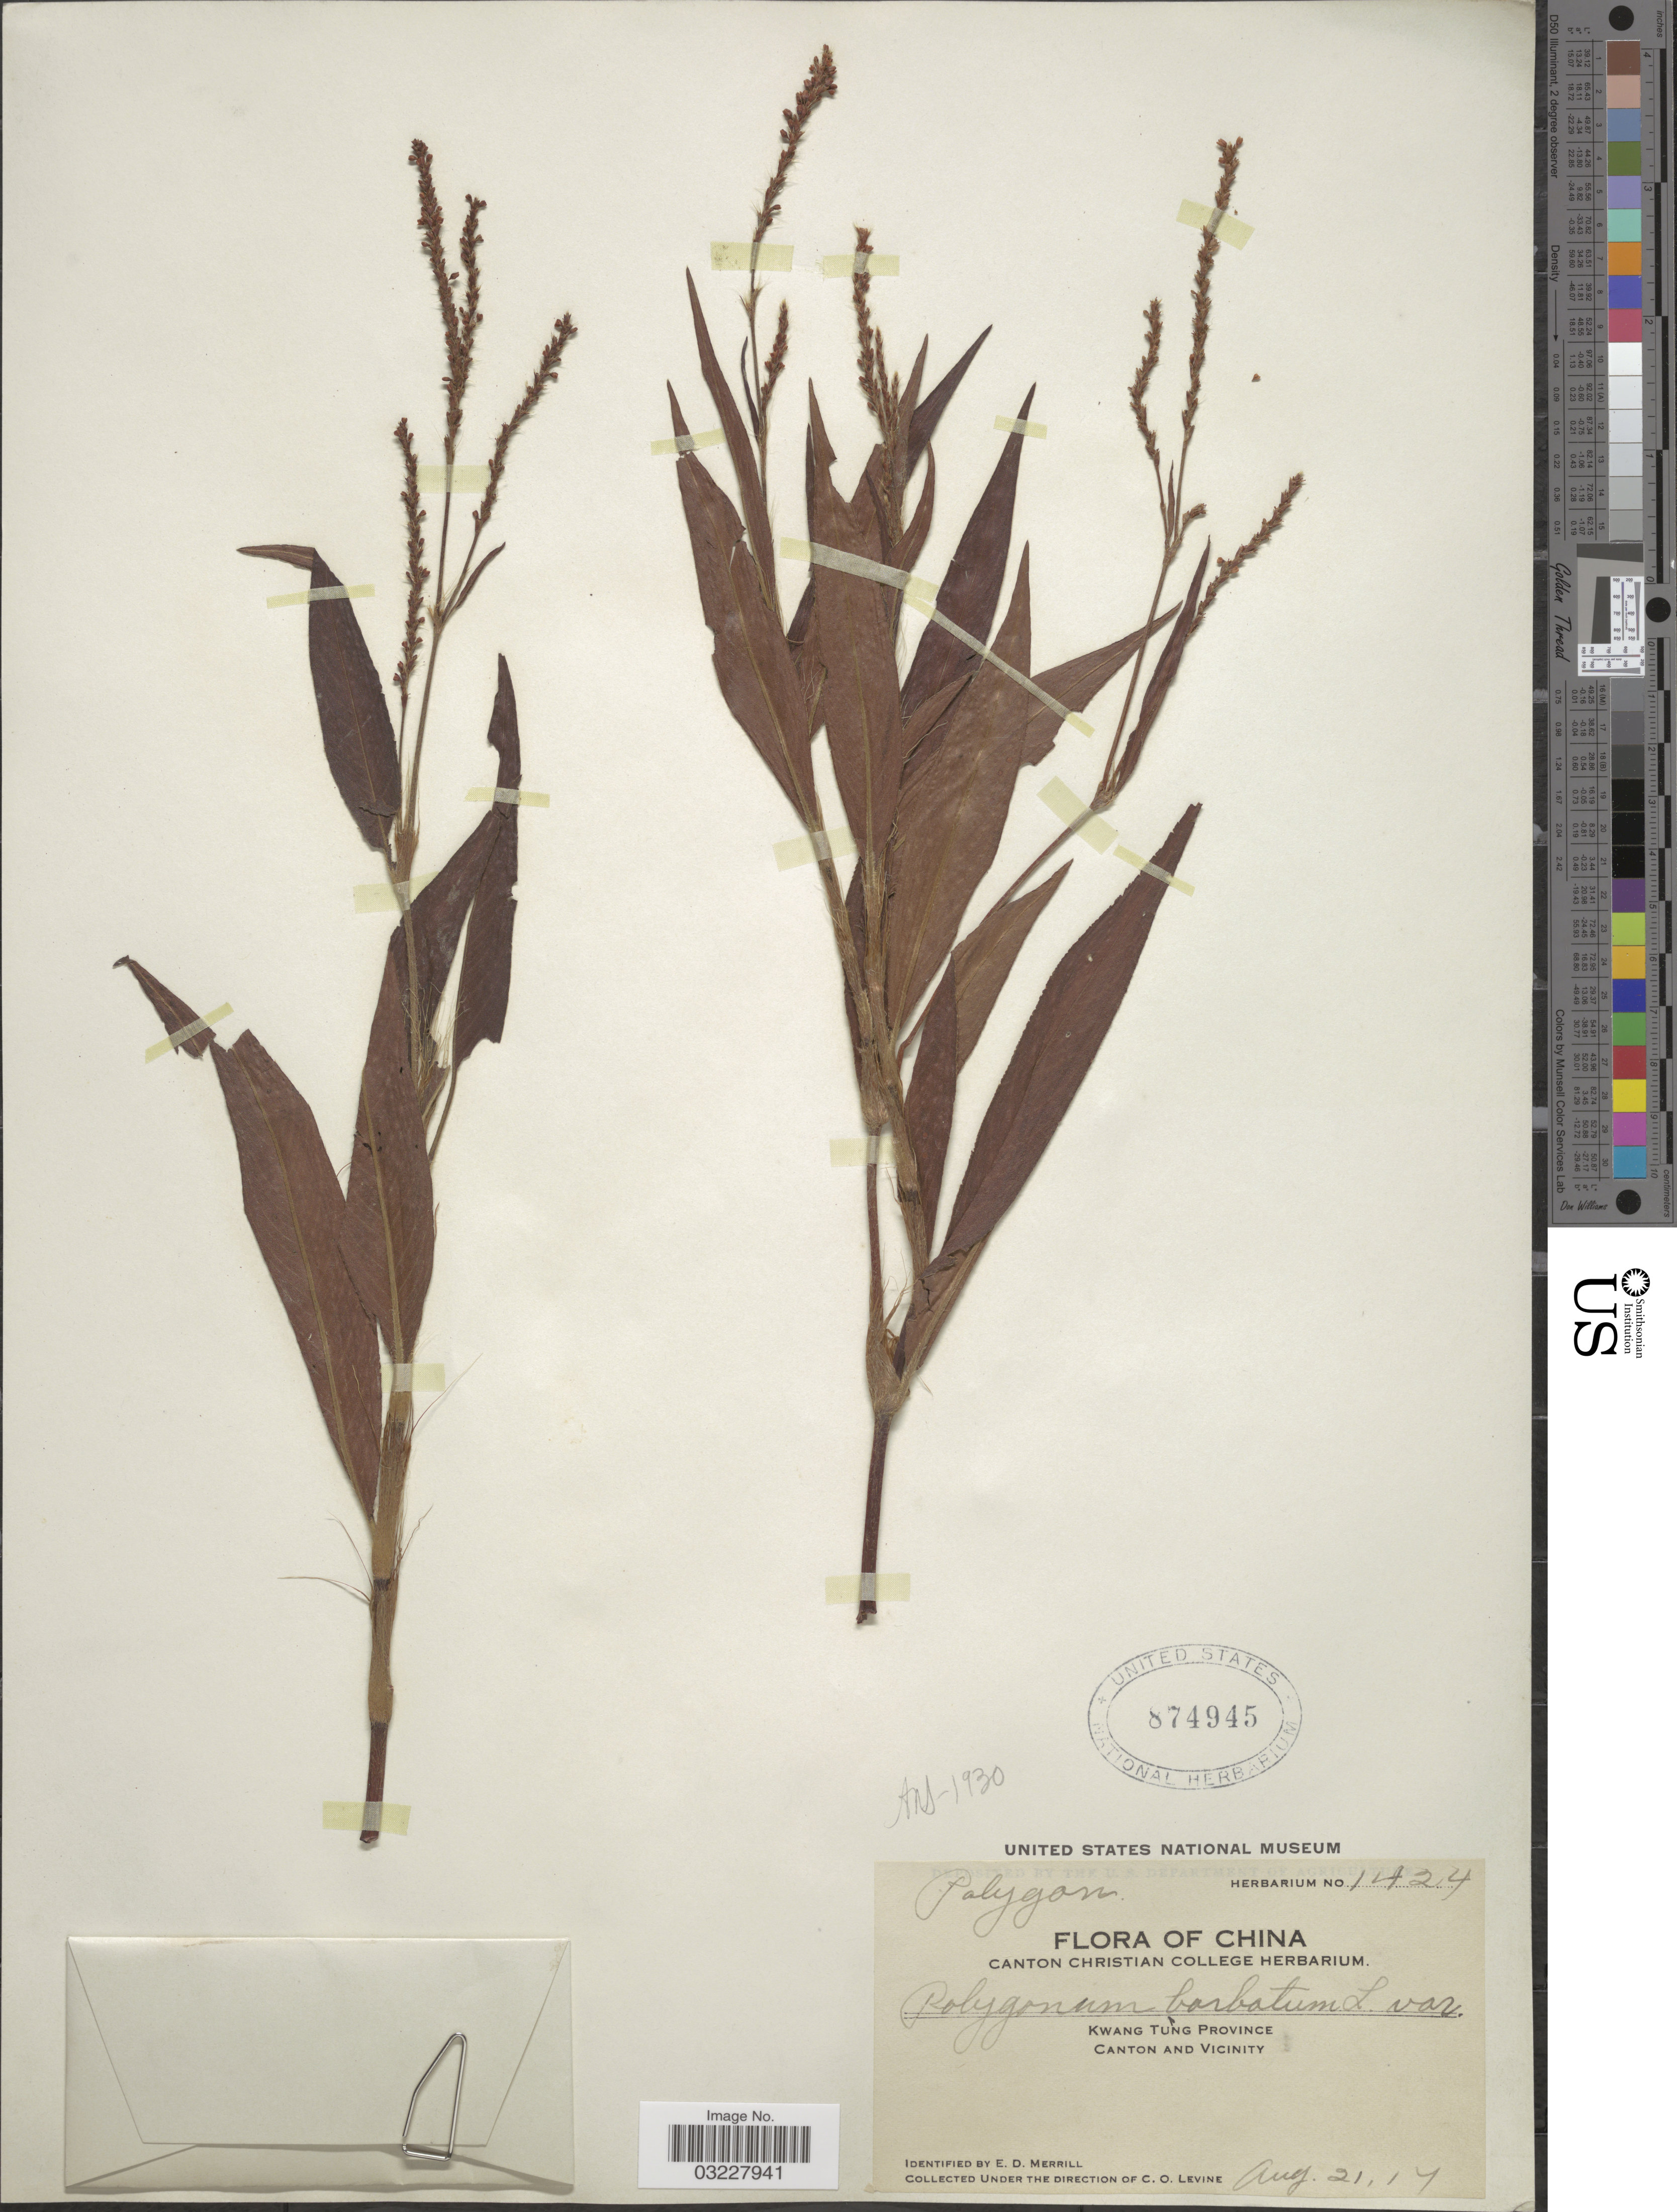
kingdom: Plantae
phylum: Tracheophyta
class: Magnoliopsida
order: Caryophyllales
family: Polygonaceae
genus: Polygonum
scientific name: Polygonum barbatum var. barbatum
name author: L.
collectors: C. O. Levine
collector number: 1424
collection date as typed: Transcribed d/m/y: 21/8/17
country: China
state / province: Guangdong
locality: Kwang Tung Province. Canton and Vicinity.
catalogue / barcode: US 874945